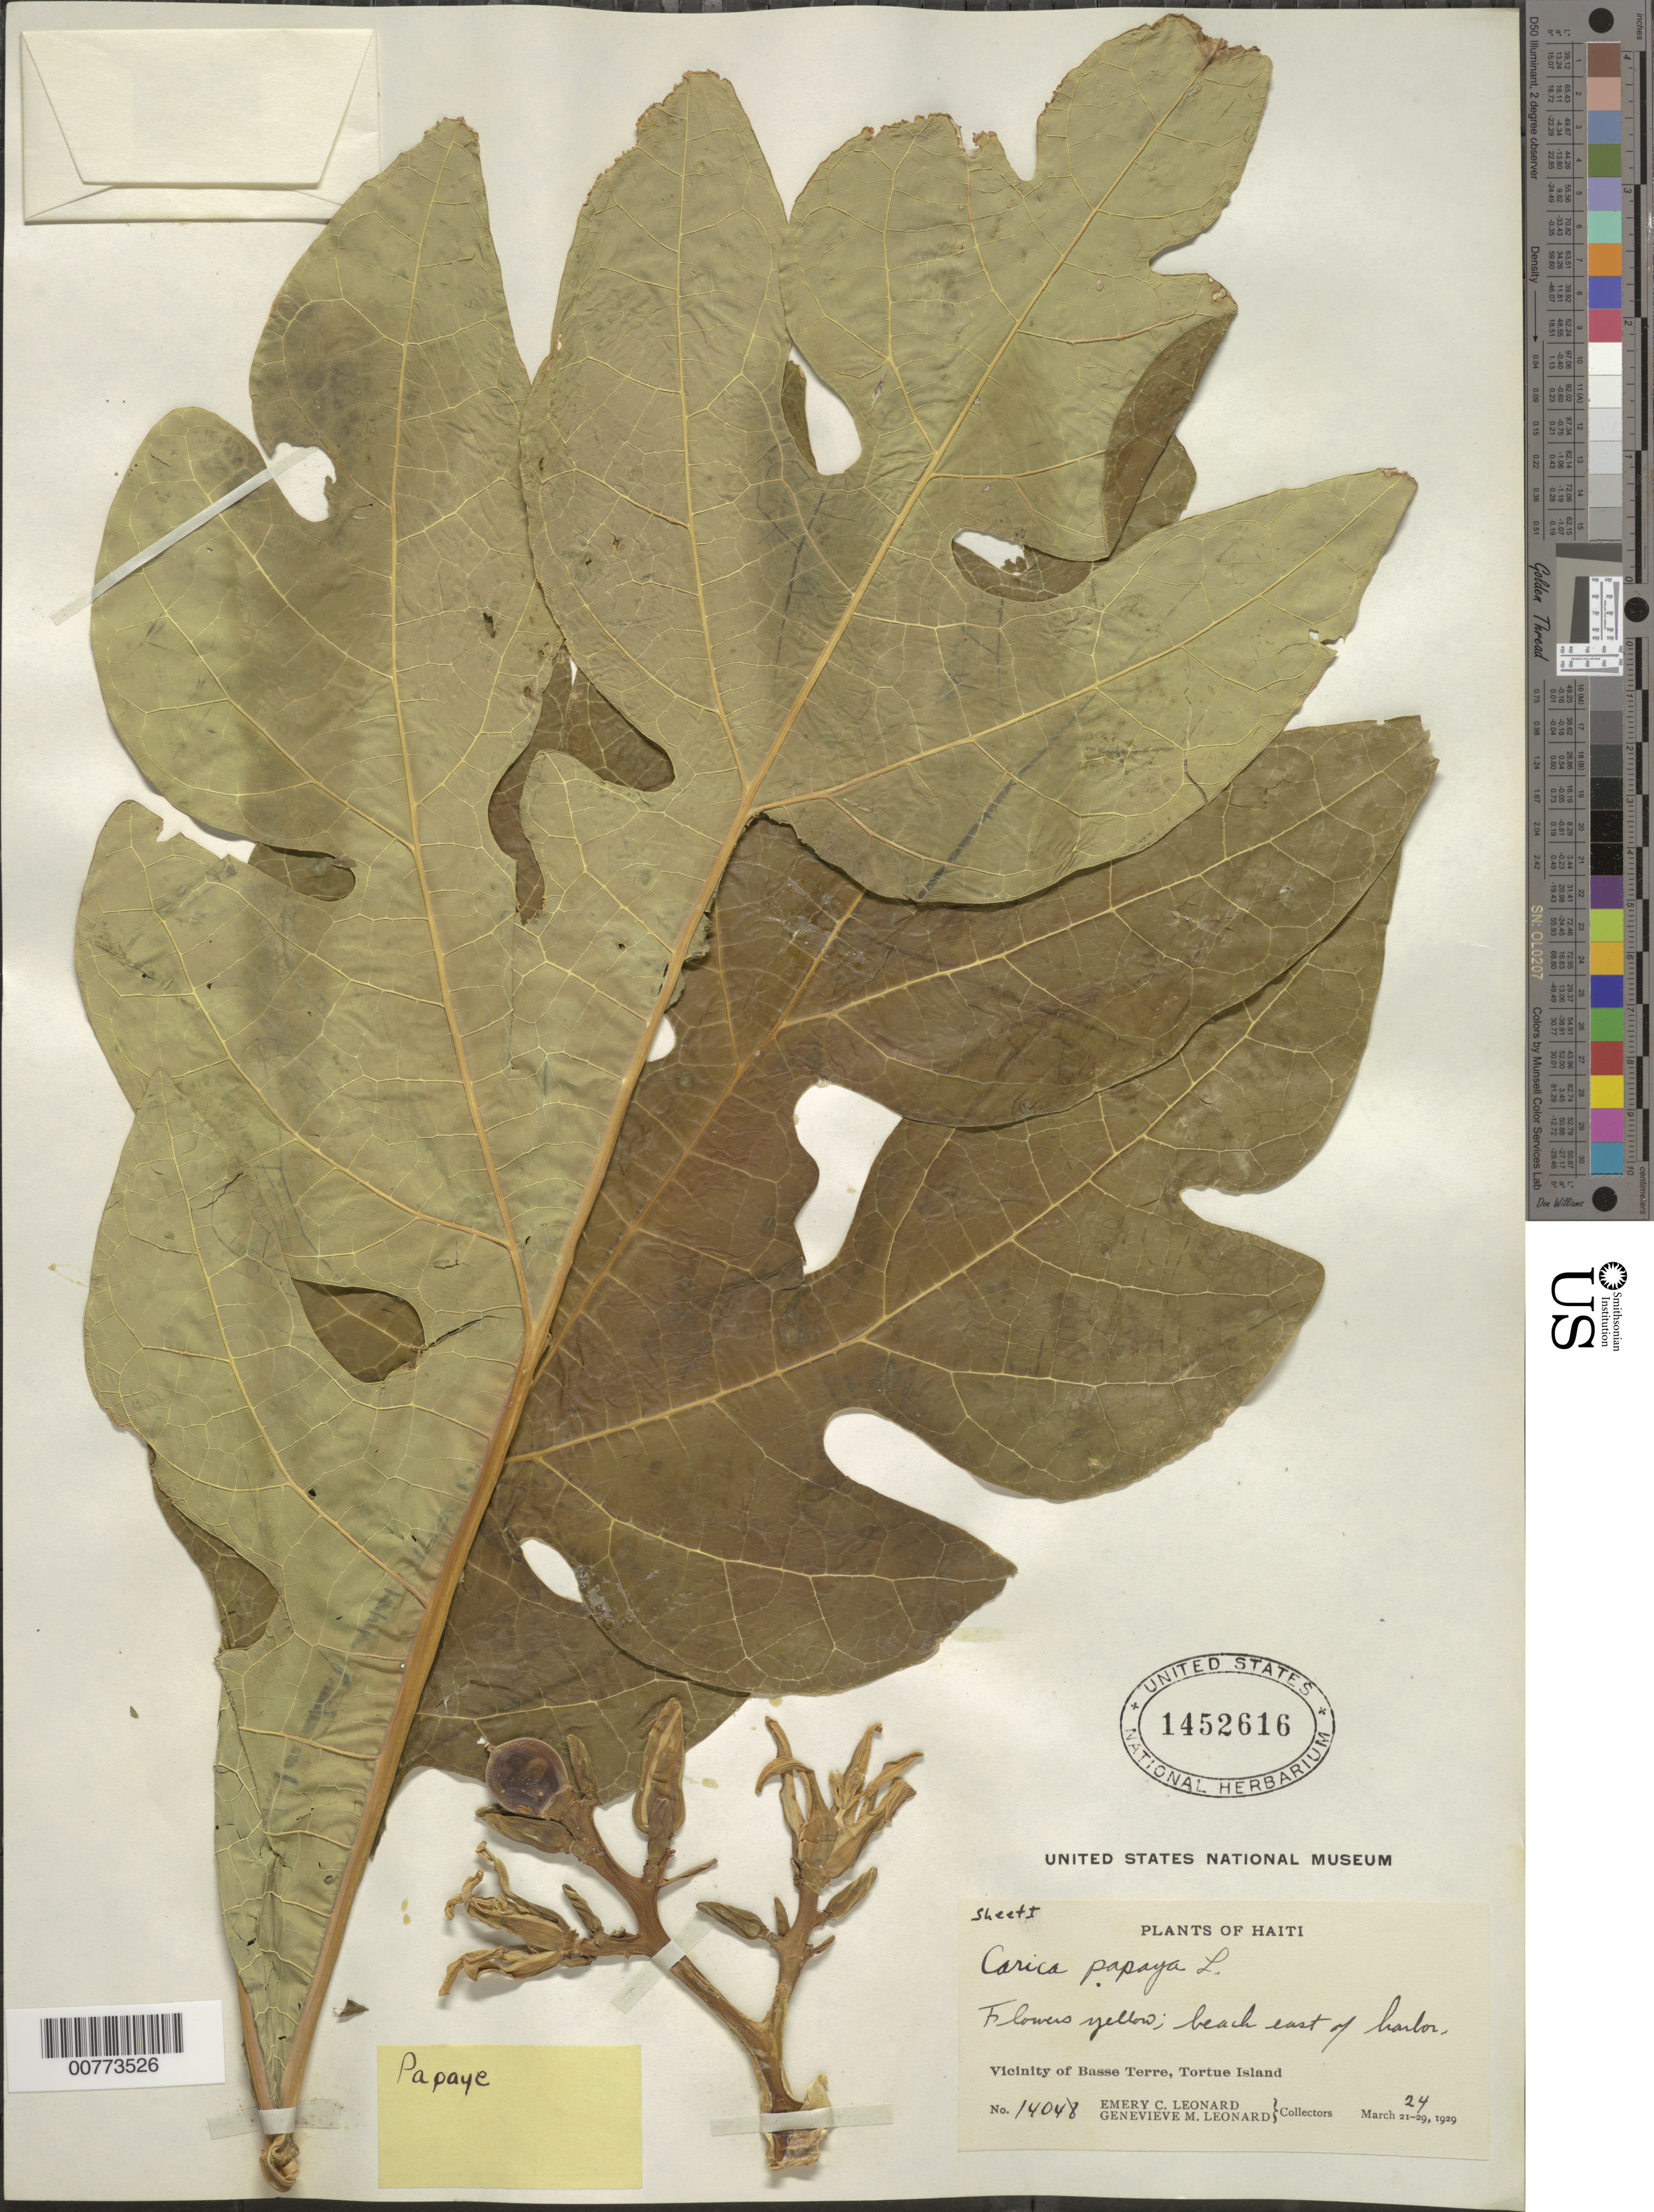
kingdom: Plantae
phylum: Tracheophyta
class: Magnoliopsida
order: Brassicales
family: Caricaceae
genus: Carica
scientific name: Carica papaya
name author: L.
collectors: E. C. Leonard & G. M. Leonard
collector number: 14048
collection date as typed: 24 Mar 1929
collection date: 1929-03-24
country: Haiti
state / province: Nord-Óuest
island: Île de la Tortue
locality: Vicinity of Basse Terre, Tortue Island, beach east of harbor.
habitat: Beach.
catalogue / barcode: US 1452616